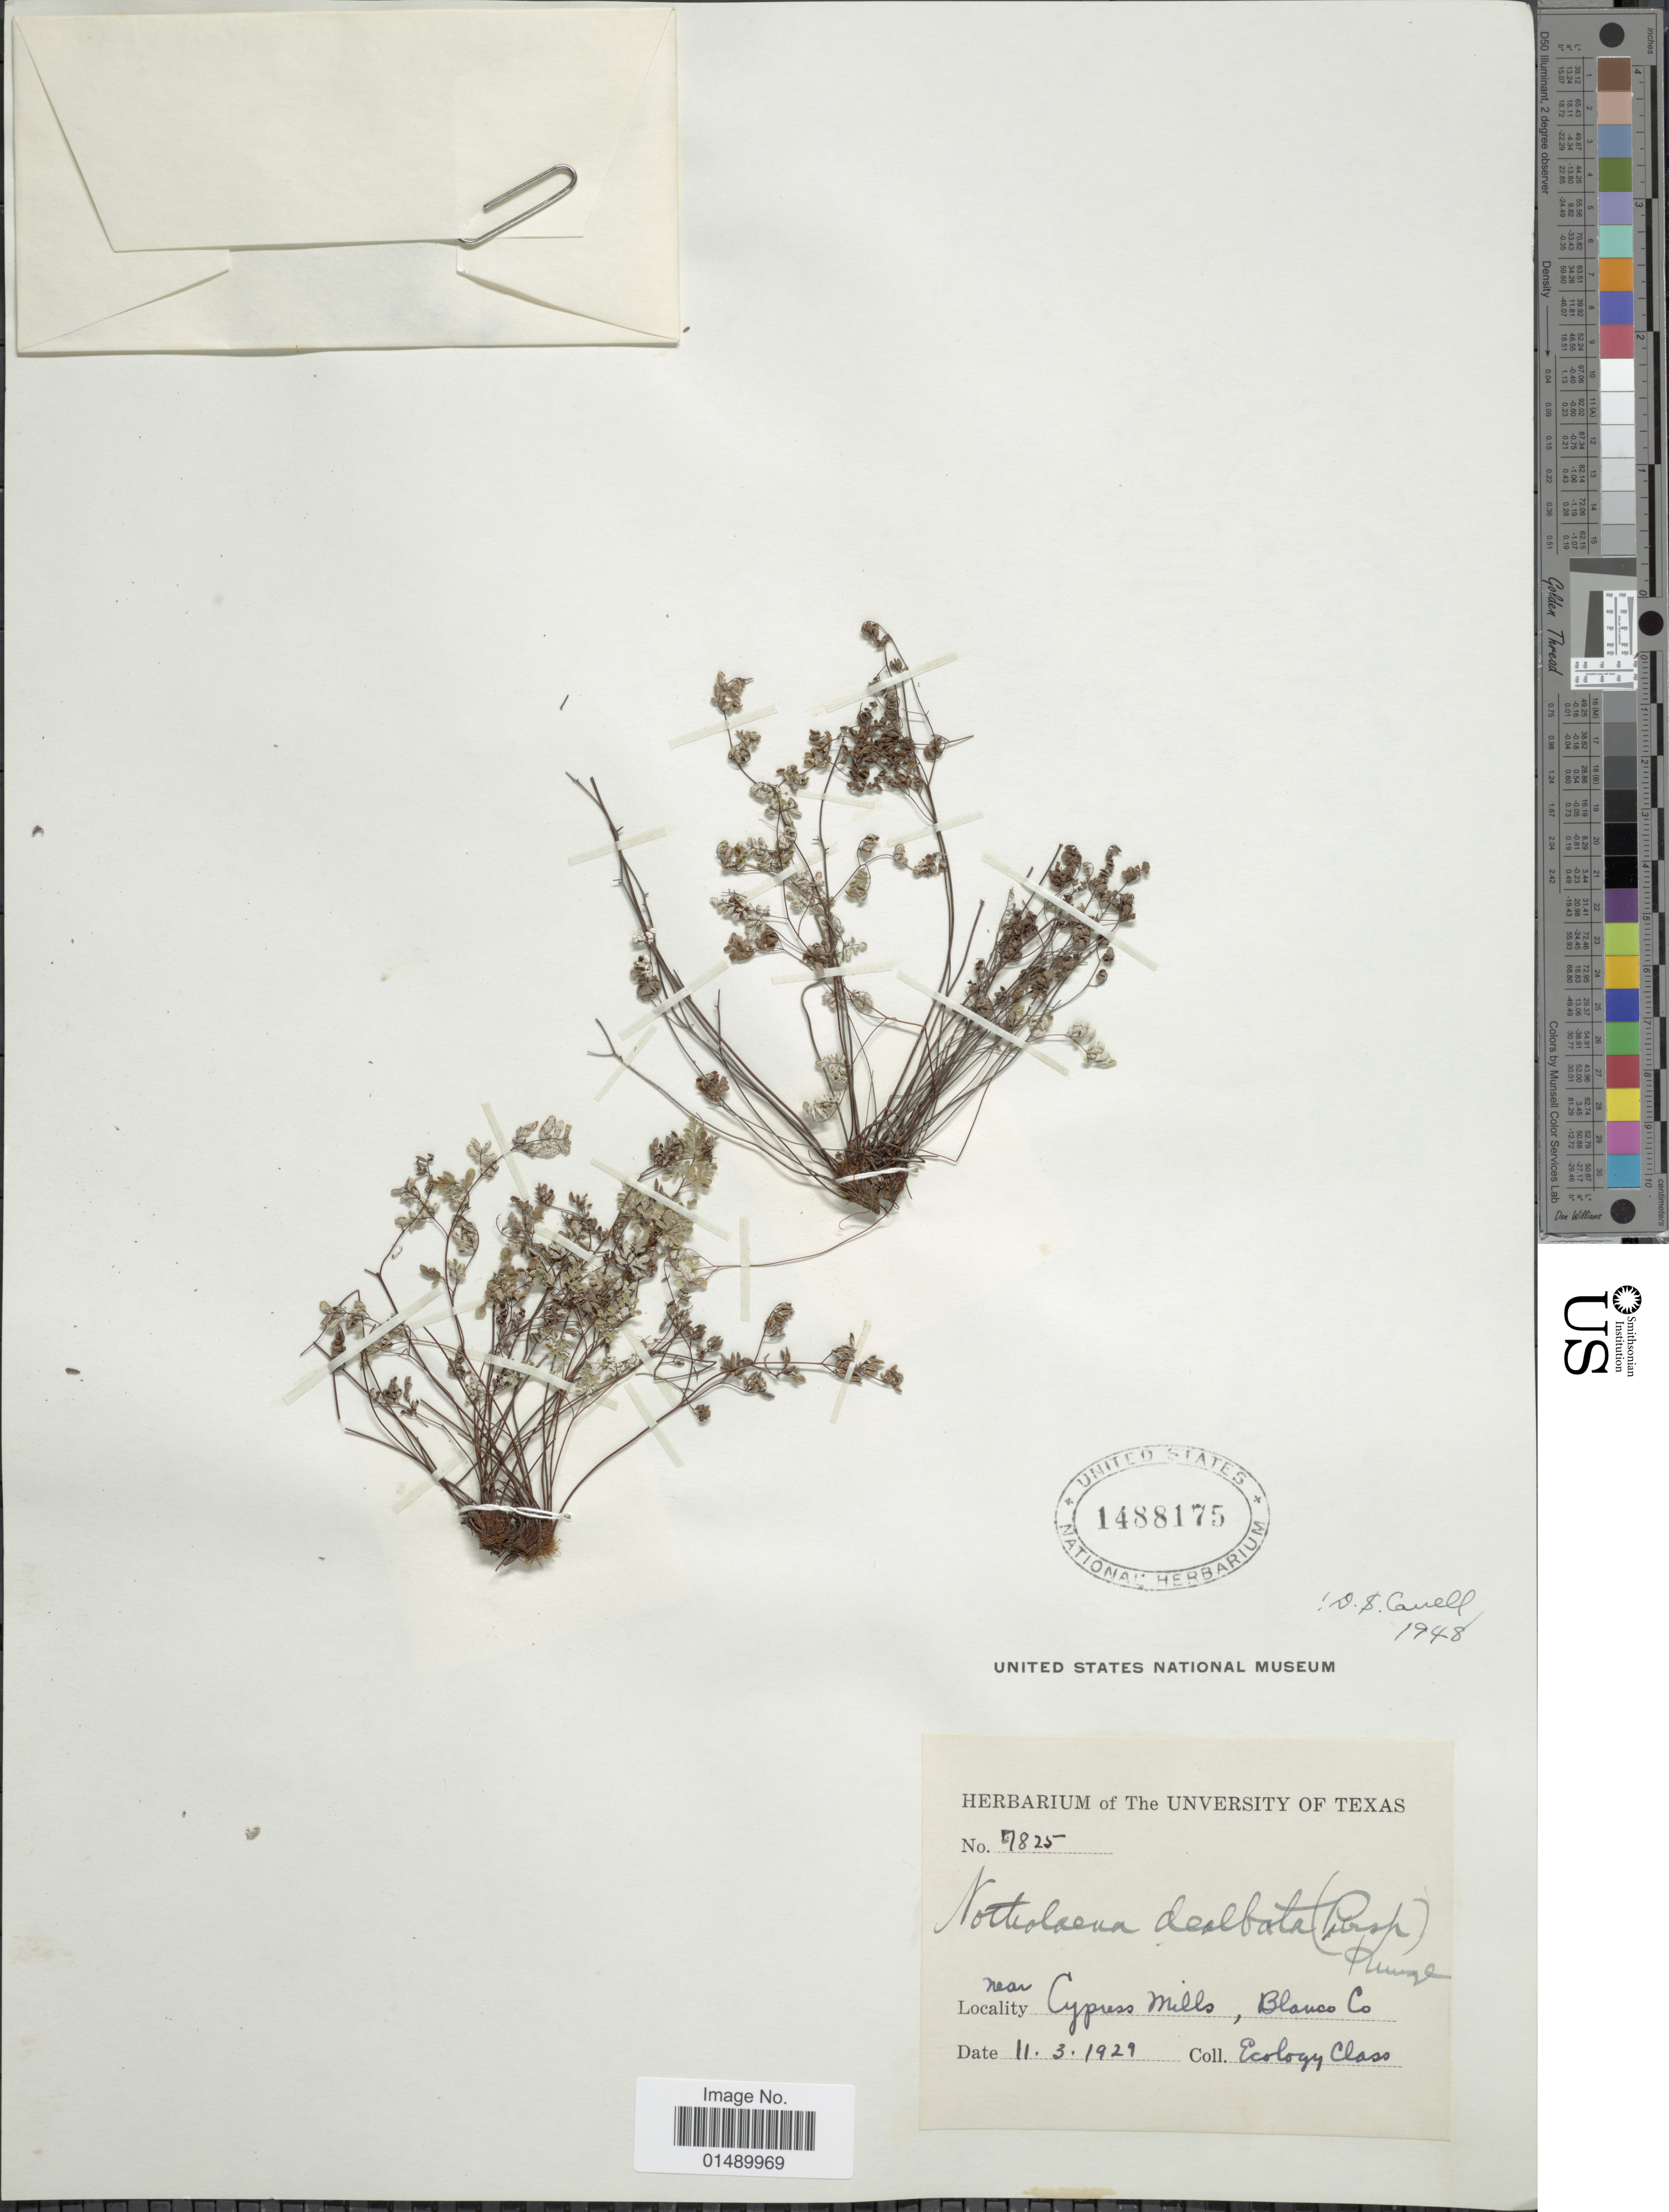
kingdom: Plantae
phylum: Tracheophyta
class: Polypodiopsida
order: Polypodiales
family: Pteridaceae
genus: Argyrochosma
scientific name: Argyrochosma dealbata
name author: (Pursh) Windham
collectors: Ecology class of UVT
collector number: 7825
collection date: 1929-11-03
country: United States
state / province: Texas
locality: Texas, near Cypress Mills, Blanco Co.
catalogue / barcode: US 1488175